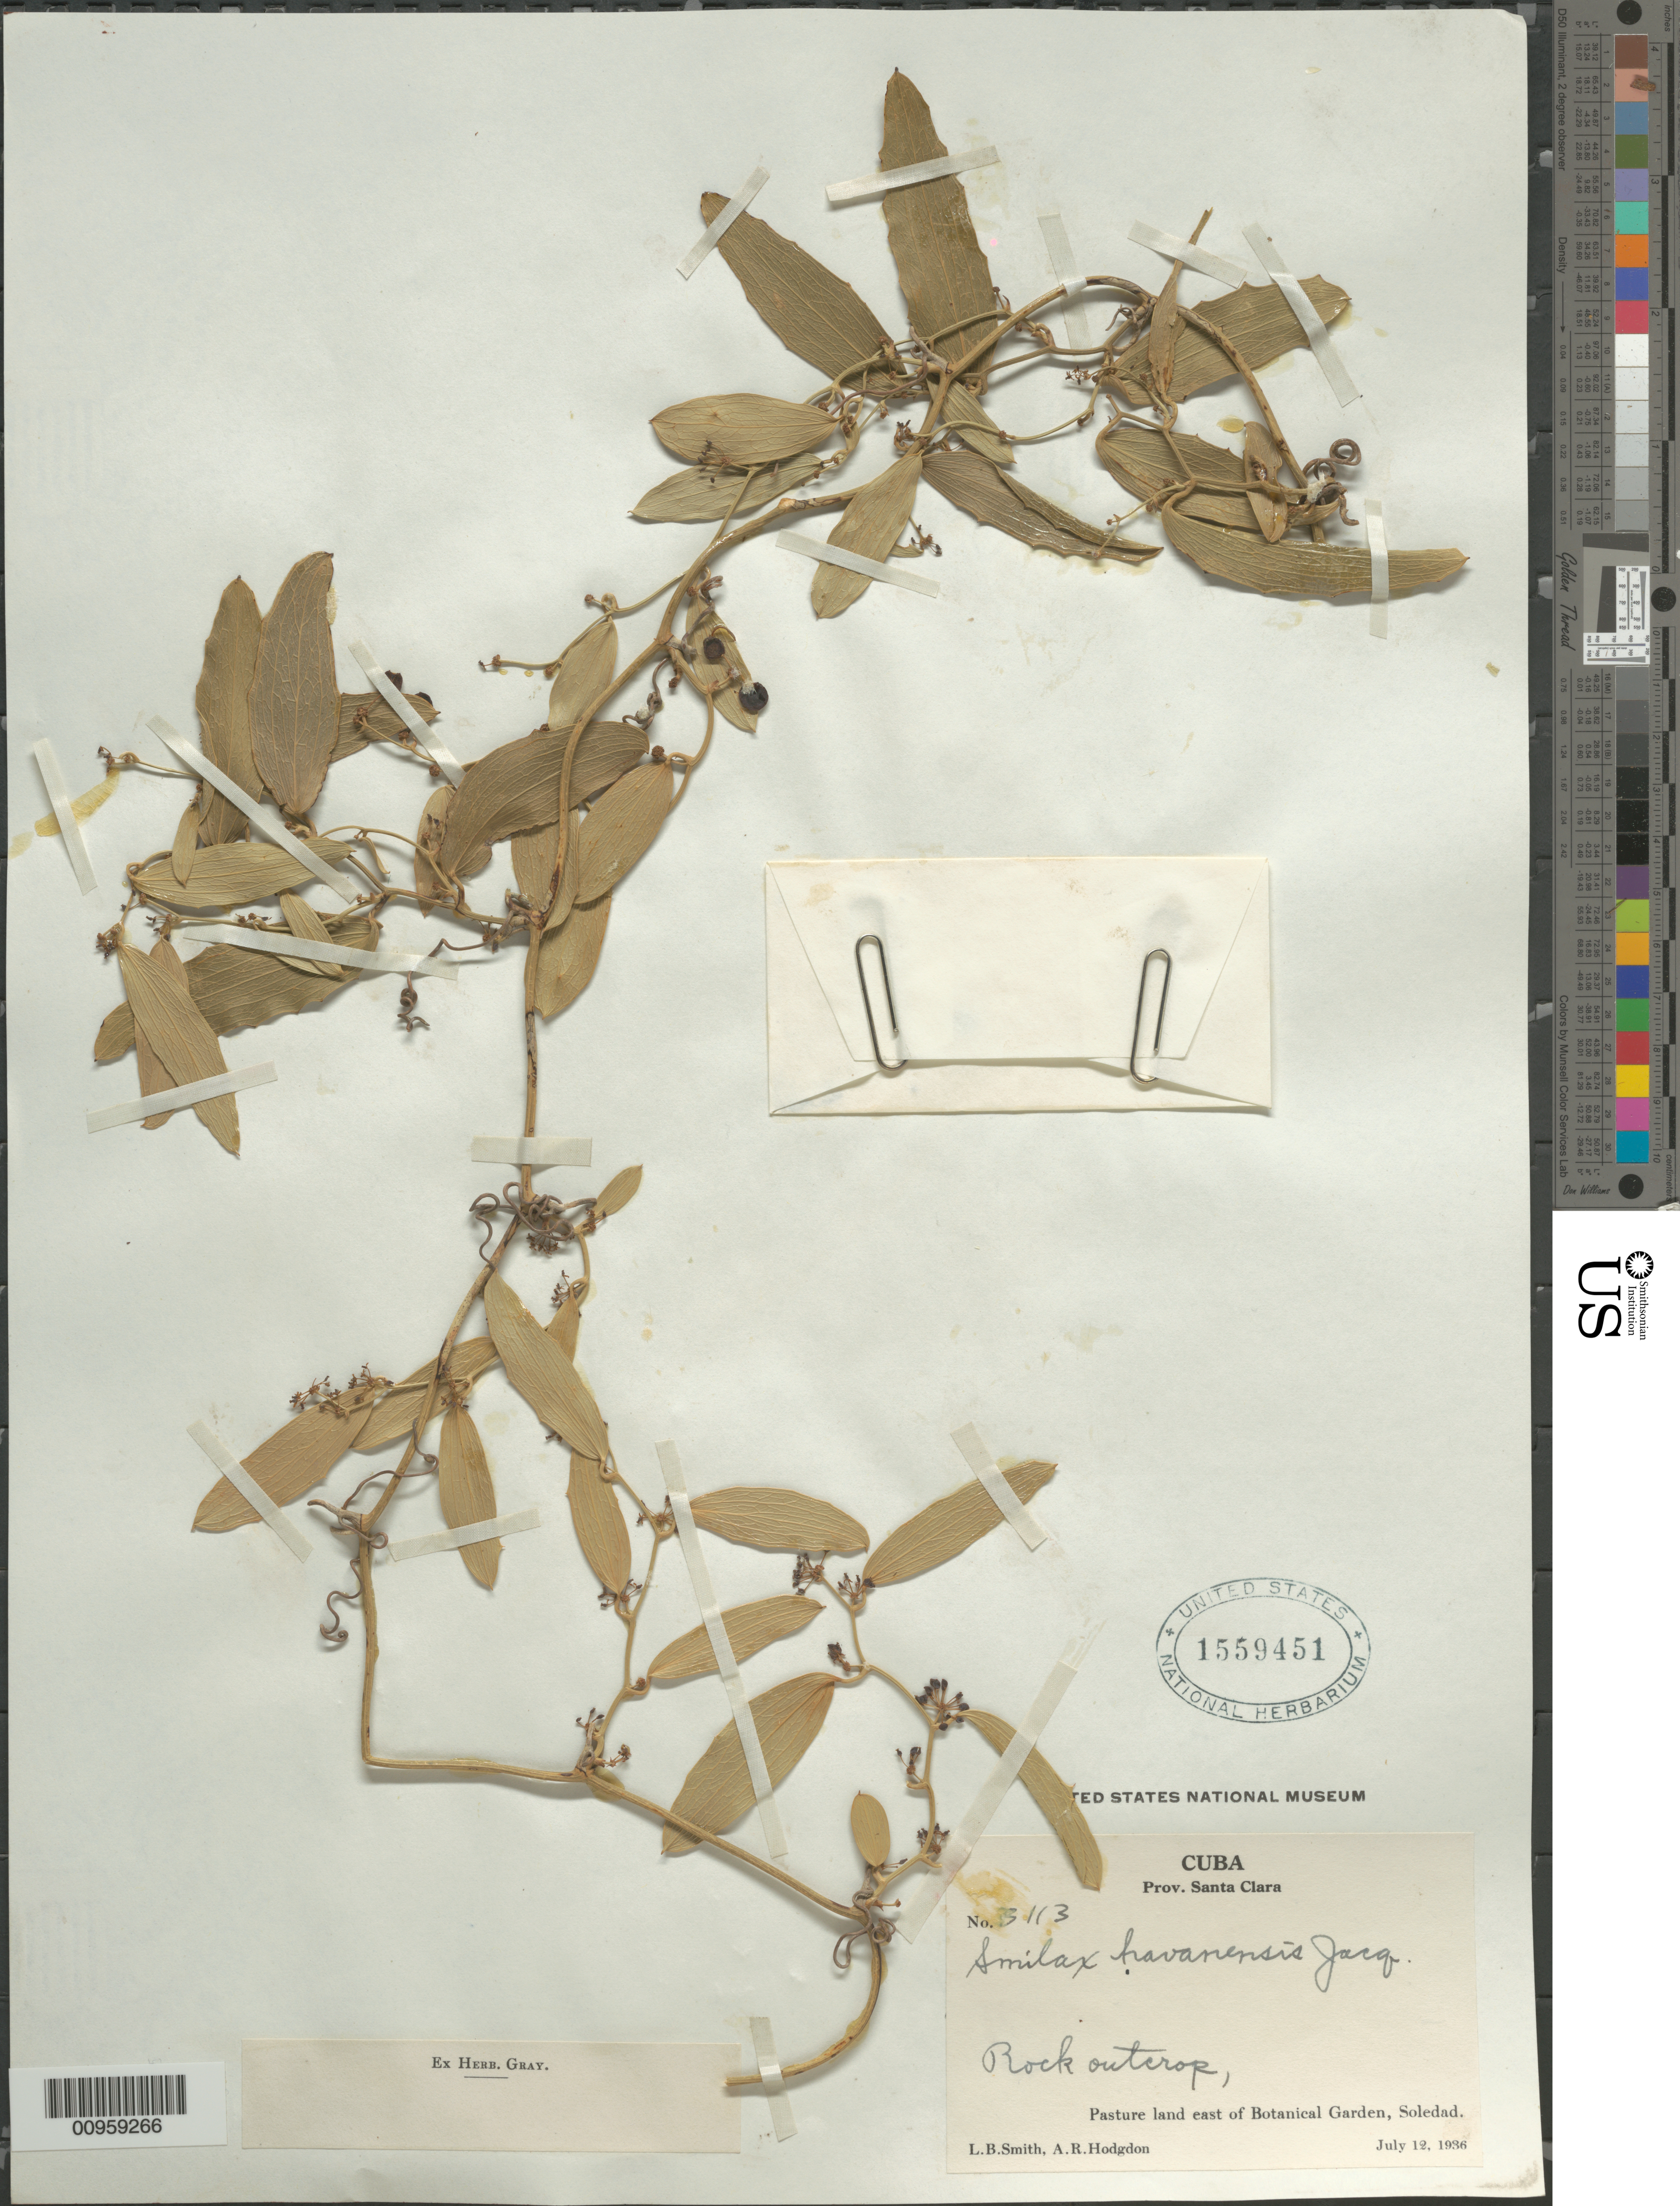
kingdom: Plantae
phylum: Tracheophyta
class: Liliopsida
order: Liliales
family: Smilacaceae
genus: Smilax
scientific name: Smilax havanensis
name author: Jacq.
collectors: L. Smith & A. R. Hodgdon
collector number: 3113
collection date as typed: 12 Jul 1936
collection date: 1936-07-12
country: Cuba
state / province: Cienfuegos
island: Cuba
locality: East of Botanical Garden, Soledad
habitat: Rock outcrop on pasture land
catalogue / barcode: US 1559451